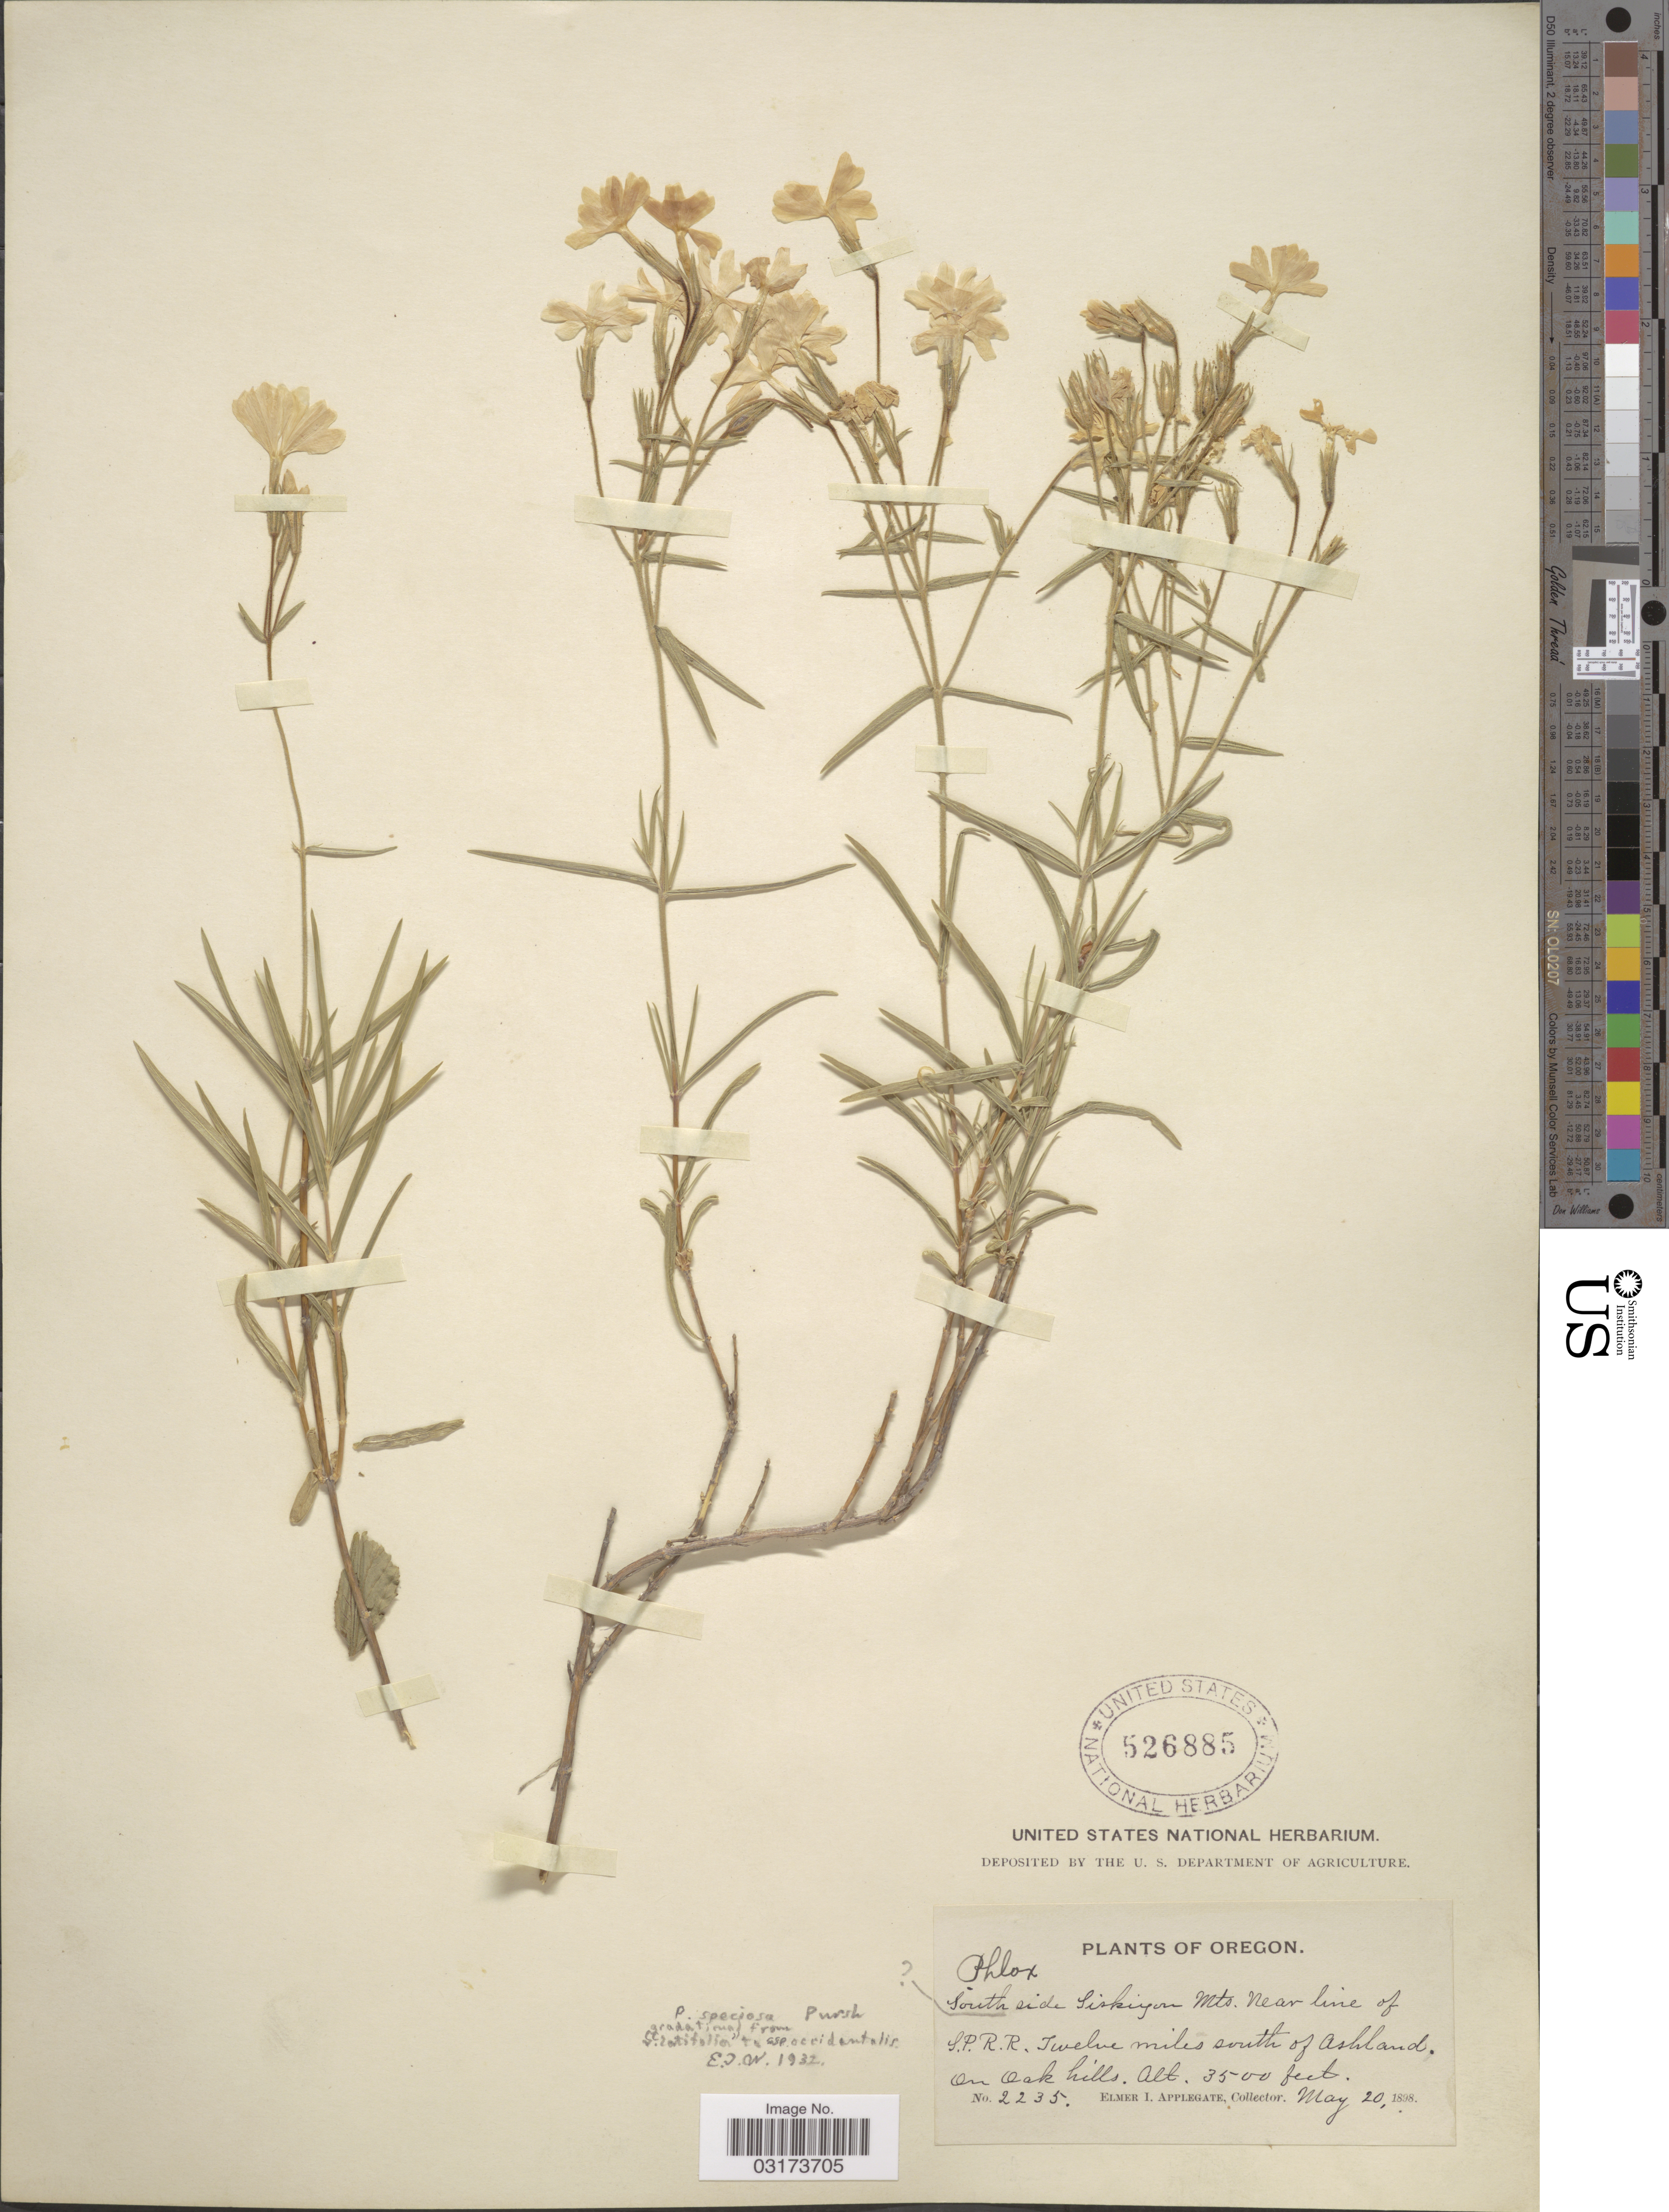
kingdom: Plantae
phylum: Tracheophyta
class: Magnoliopsida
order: Ericales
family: Polemoniaceae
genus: Phlox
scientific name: Phlox speciosa subsp. occidentalis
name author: (Durand ex Torr.) Wherry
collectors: E. I. Applegate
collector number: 2235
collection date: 1898-05-20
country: United States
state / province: Oregon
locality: South [unsure placement] side Siskiyou Mts. Near line of S.P.R.R. Twelve miles south of Ashland. On Oak hills.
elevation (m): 1067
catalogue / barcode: US 526885